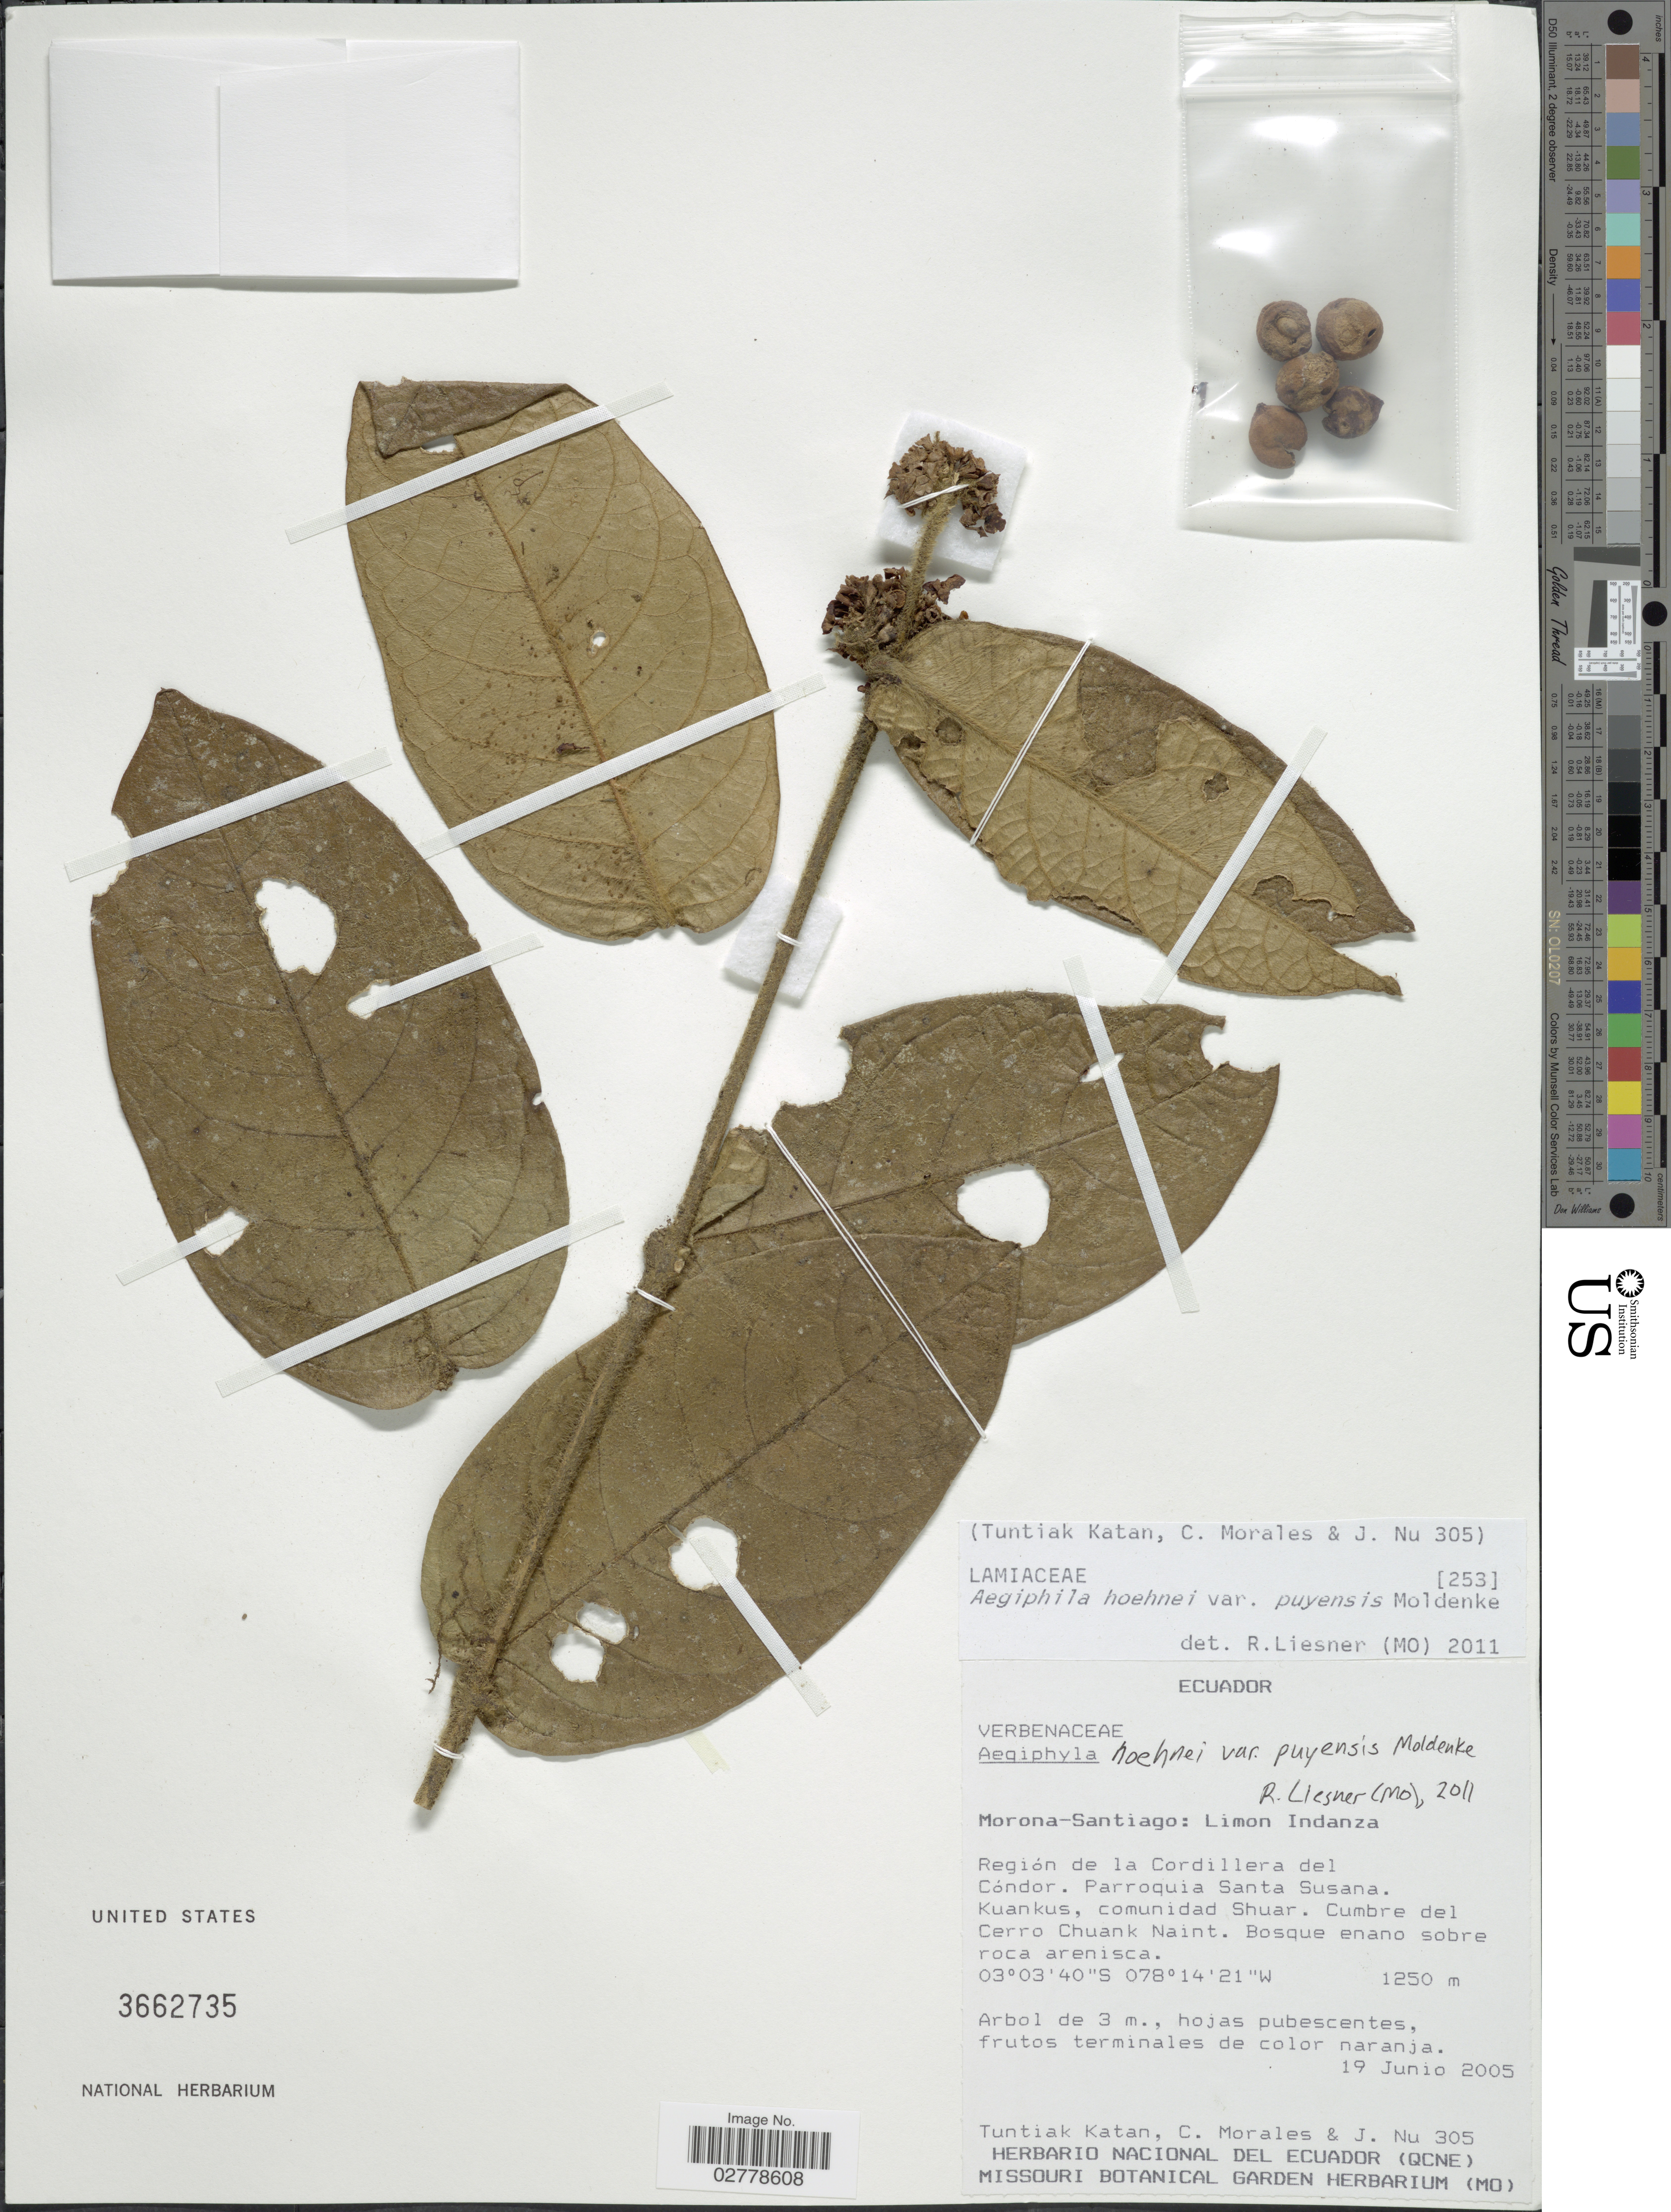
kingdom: Plantae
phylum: Tracheophyta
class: Magnoliopsida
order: Lamiales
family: Lamiaceae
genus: Aegiphila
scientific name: Aegiphila hoehnei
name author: Moldenke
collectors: T. Katan, C. Morales & J. Nu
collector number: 305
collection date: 2005-06-19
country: Ecuador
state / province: Morona-Santiago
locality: Morona-Santiago: Limon Indanza. Región de la Cordillera del Cóndor. Parroquia Santa Susana. Kuankus, comunidad Shuar. Cumbre del Cerro Chuank Naint.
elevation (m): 1250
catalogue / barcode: US 3662735